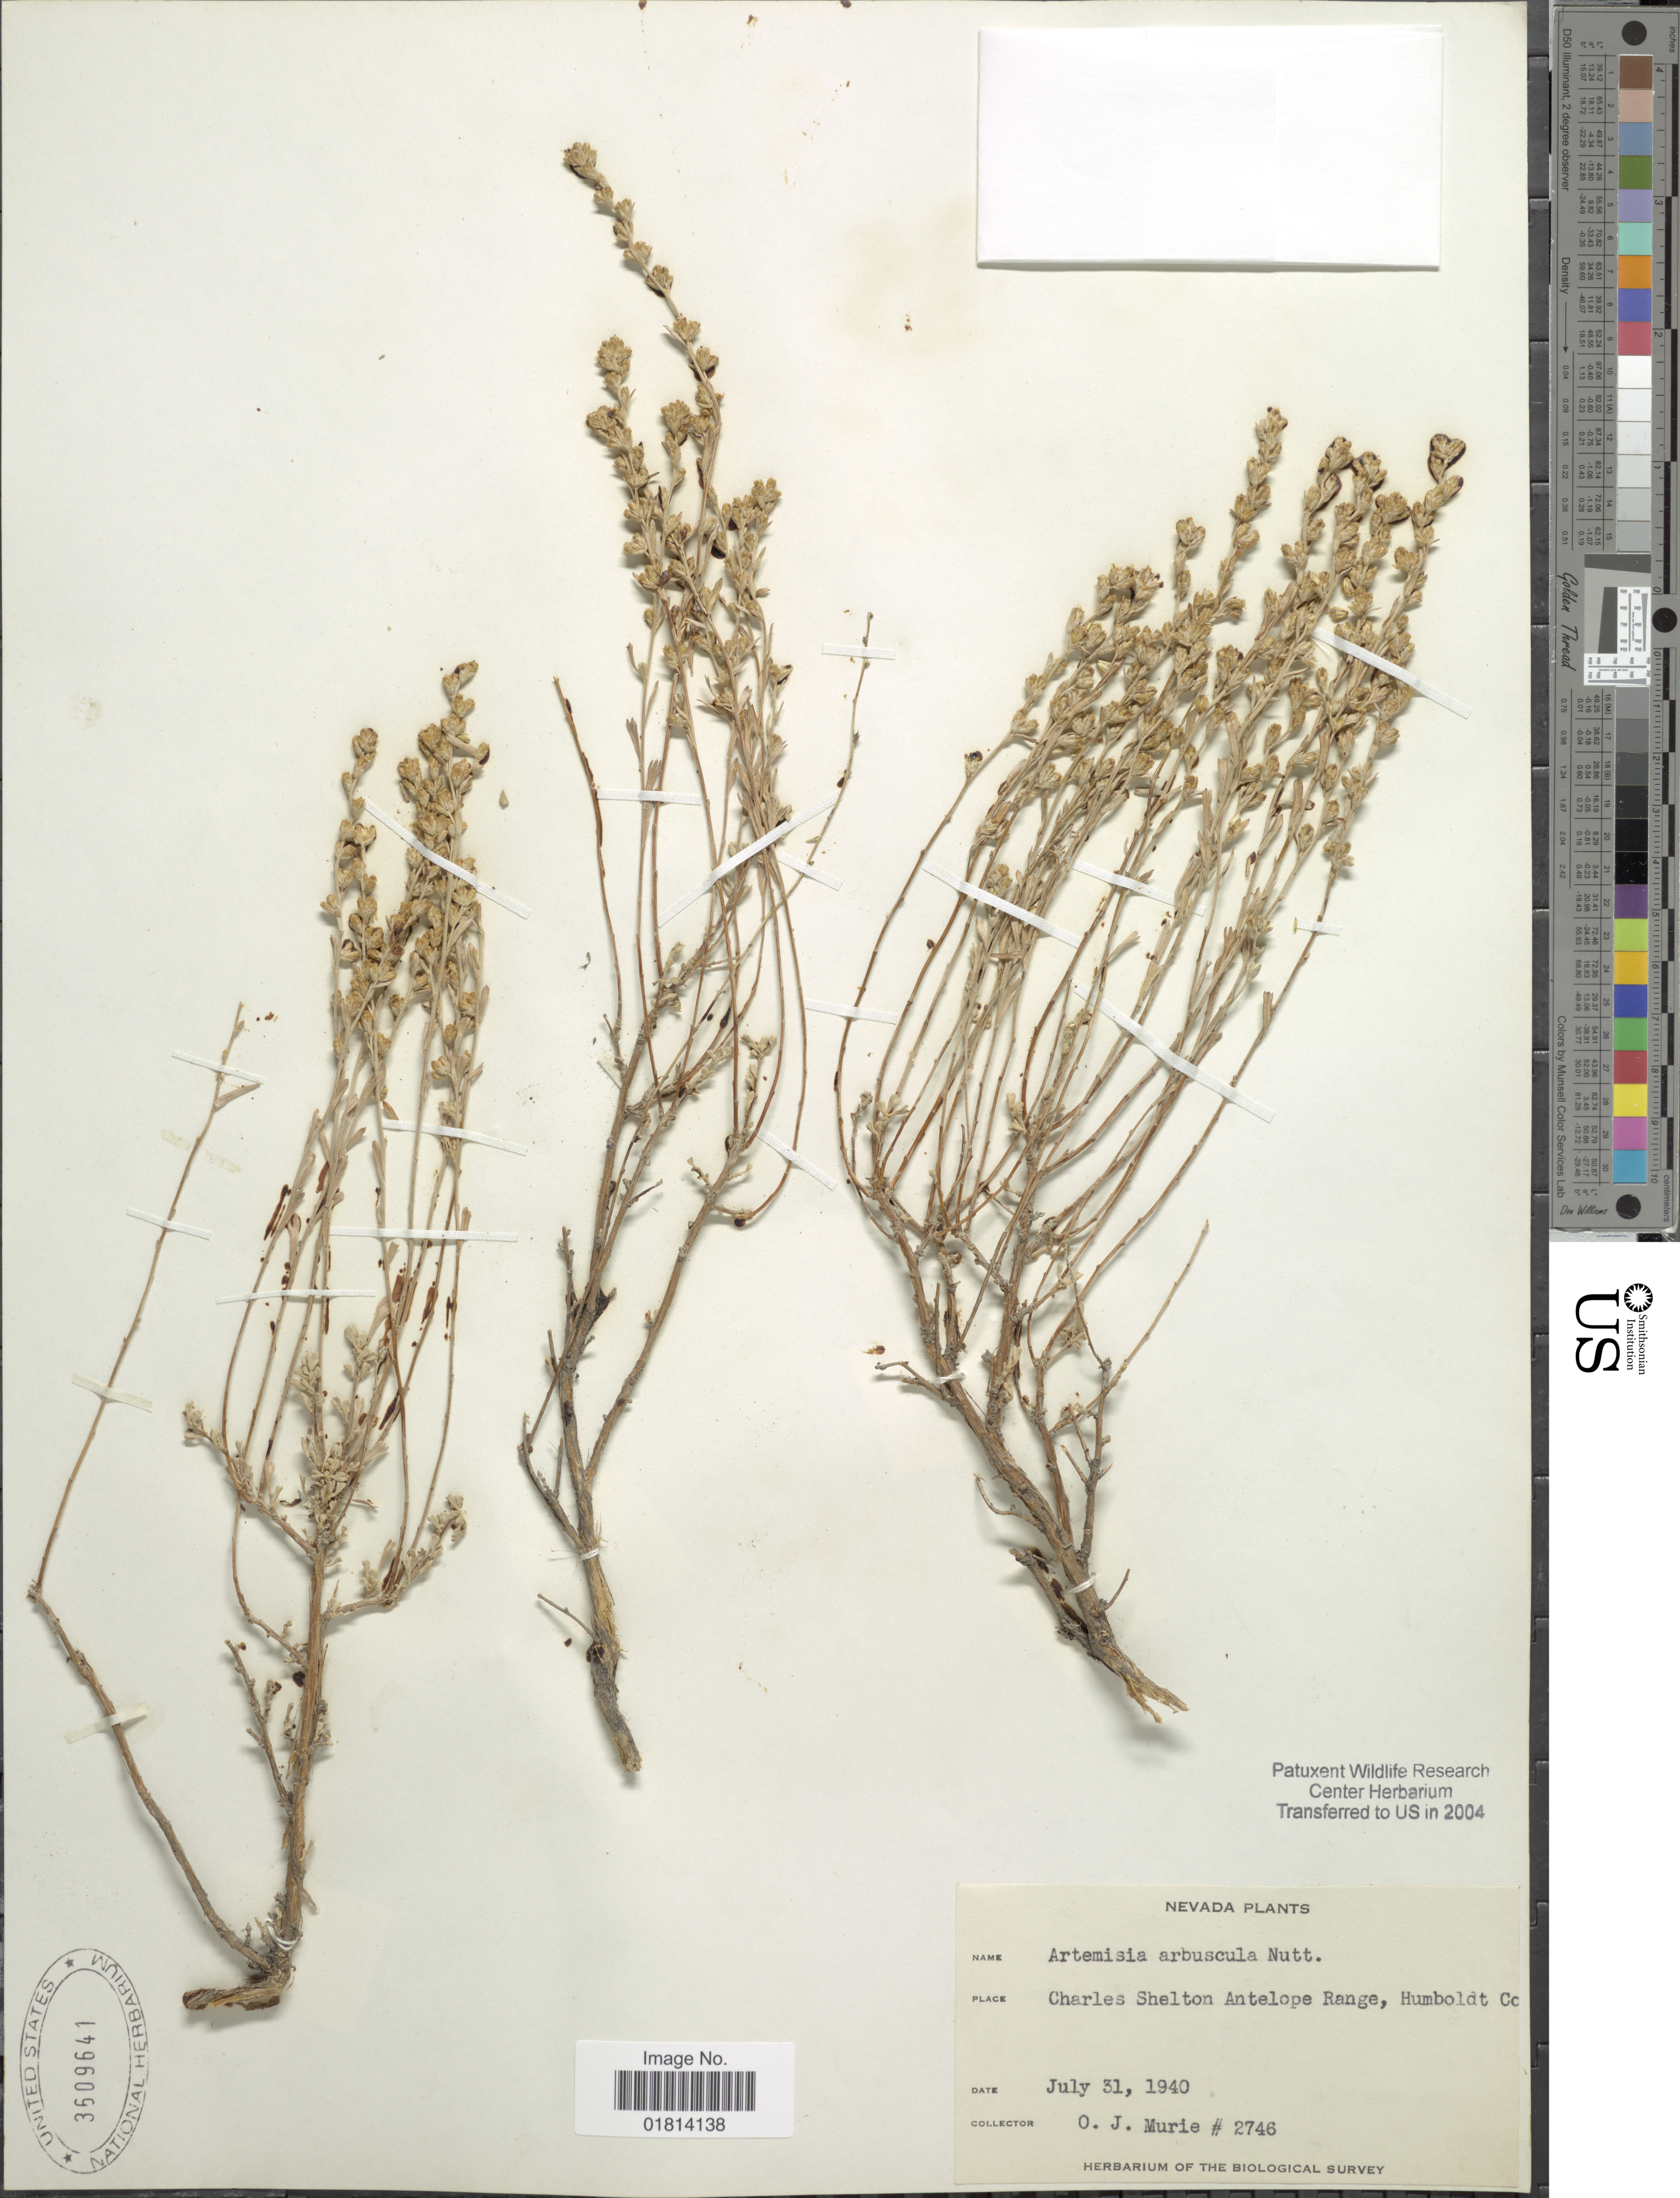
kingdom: Plantae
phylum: Tracheophyta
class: Magnoliopsida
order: Asterales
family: Asteraceae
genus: Artemisia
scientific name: Artemisia arbuscula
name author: Nutt.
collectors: O. Murie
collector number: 2746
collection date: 1940-07-31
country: United States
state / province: Nevada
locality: Charles Shelton Antelope Range, Humboldt Co.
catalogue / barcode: US 3609641